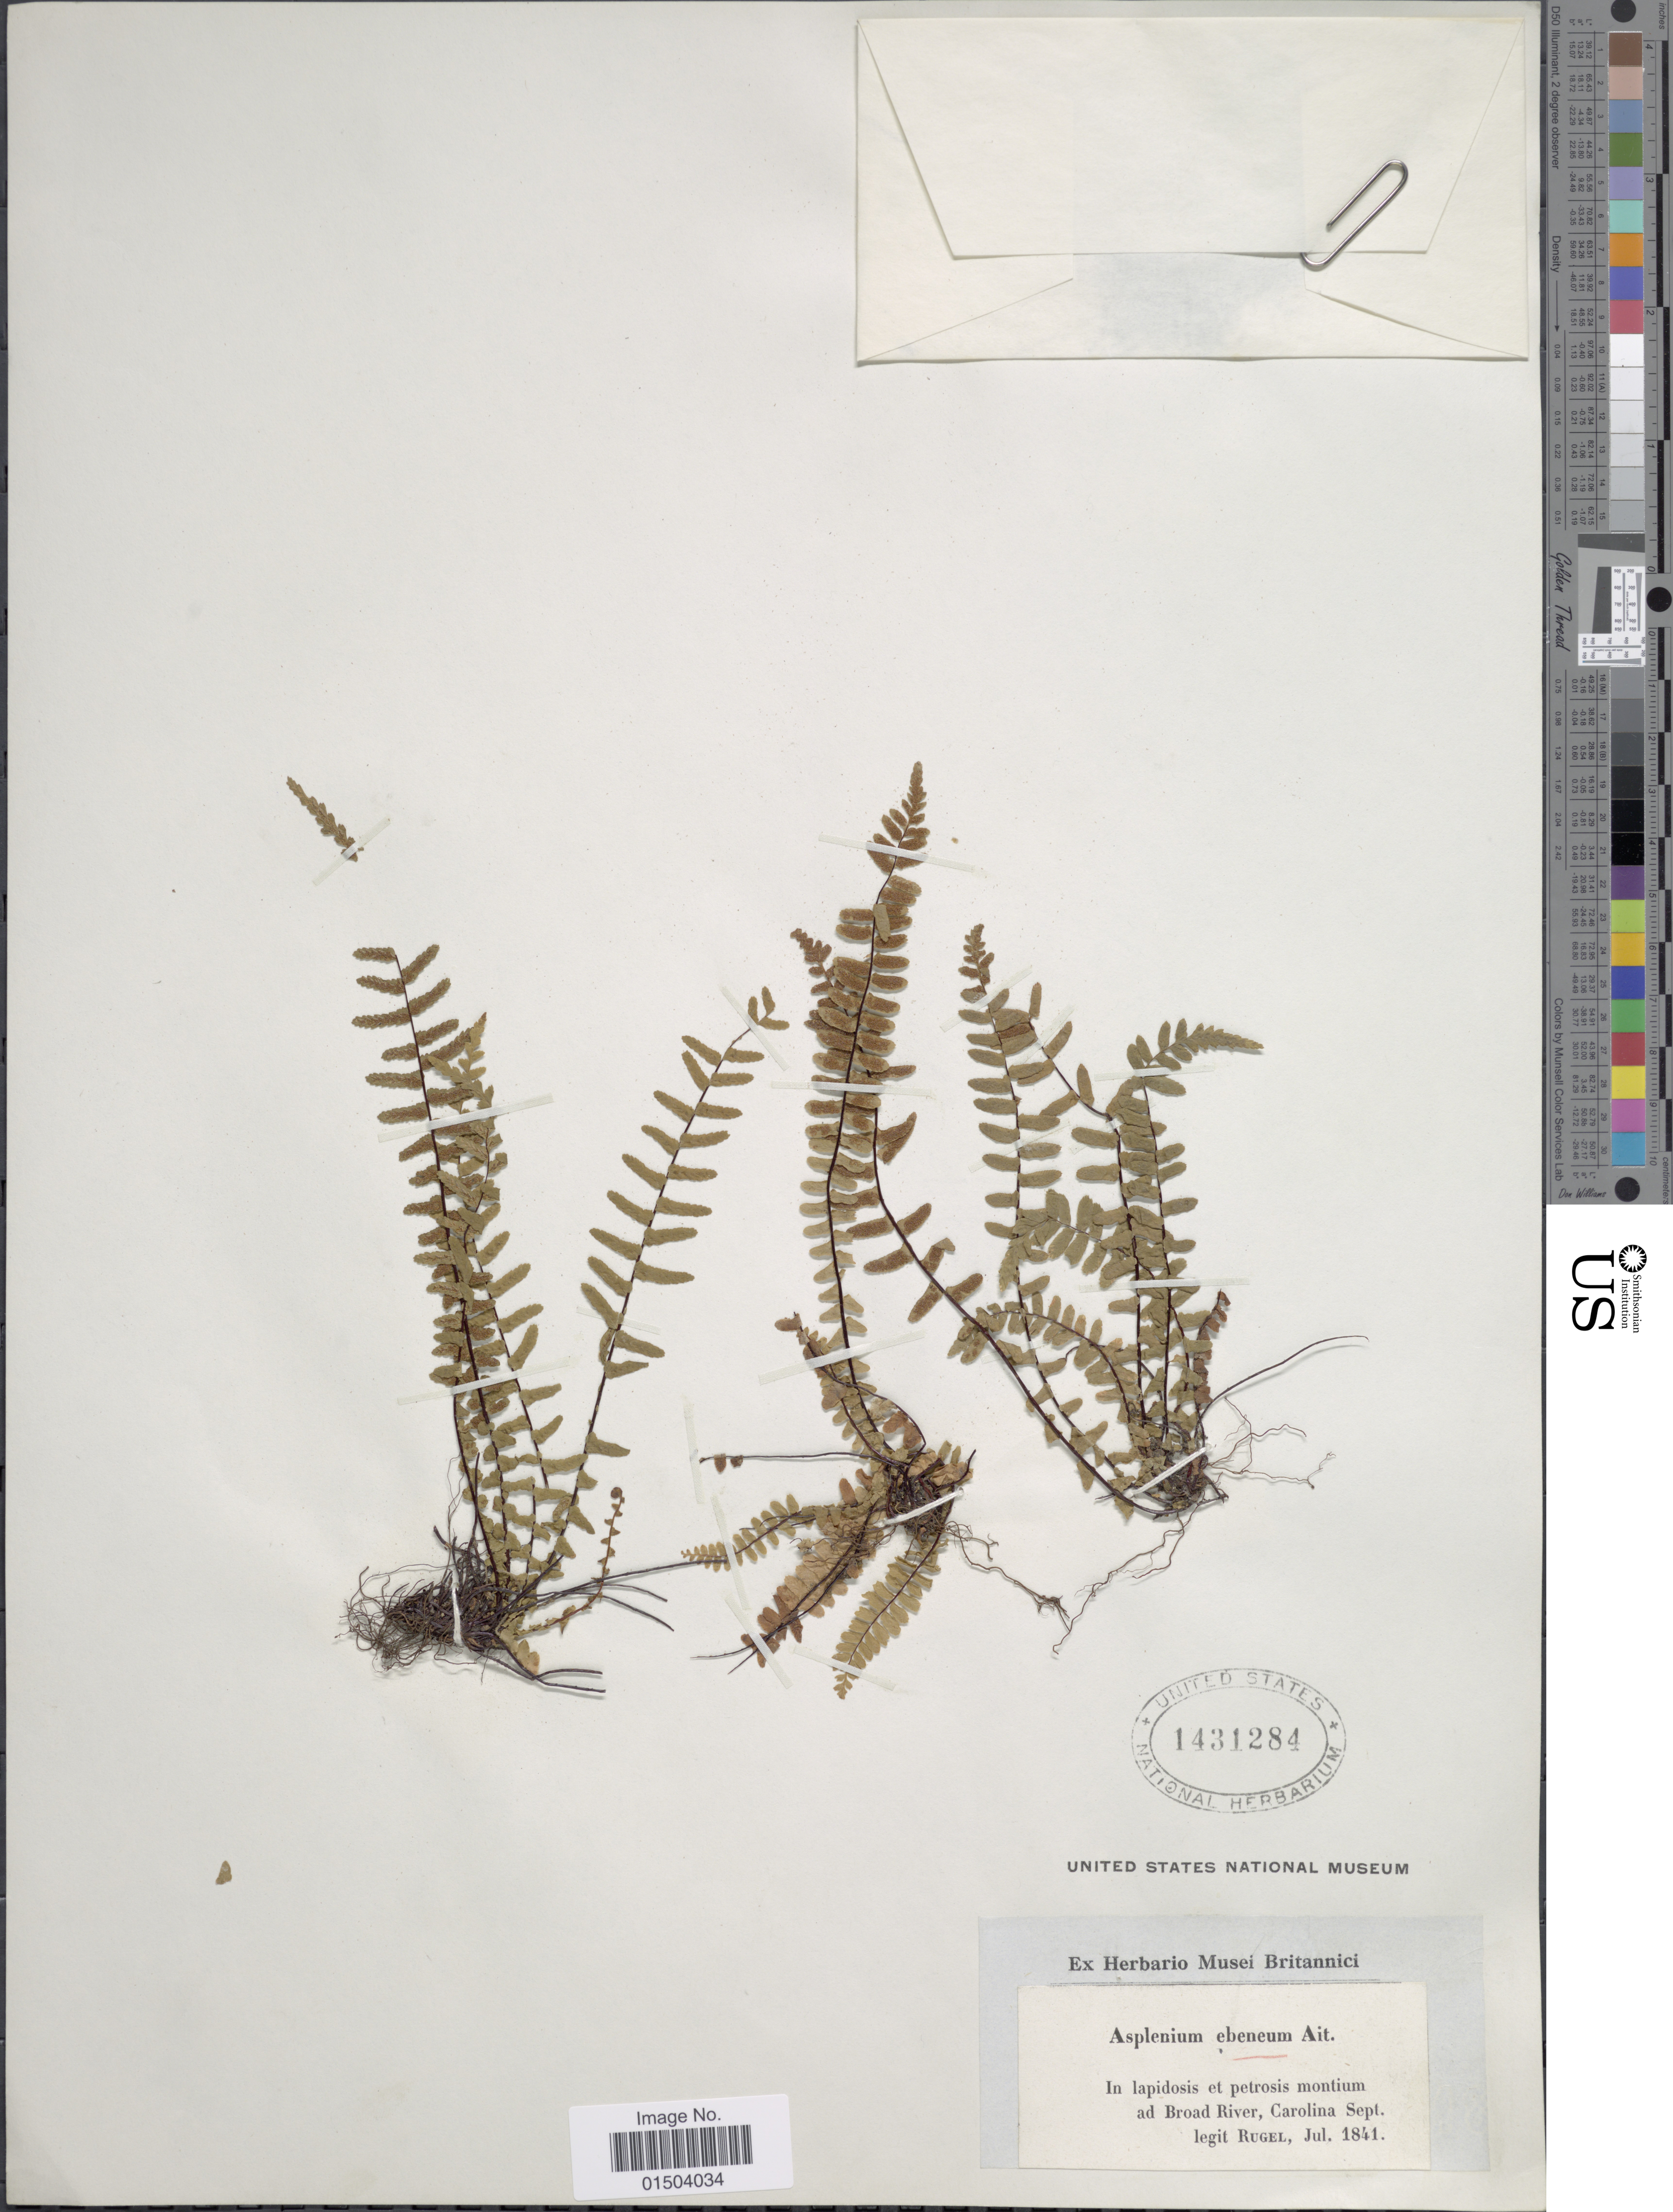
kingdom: Plantae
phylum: Tracheophyta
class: Polypodiopsida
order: Polypodiales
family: Aspleniaceae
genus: Asplenium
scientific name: Asplenium platyneuron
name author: (L.) Britton, Stearns & Poggenb.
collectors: Rugel, --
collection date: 1841-07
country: United States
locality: In lapidosis et petrosis montum ad Broad River, Carolina Sept.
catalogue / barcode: US 1431284